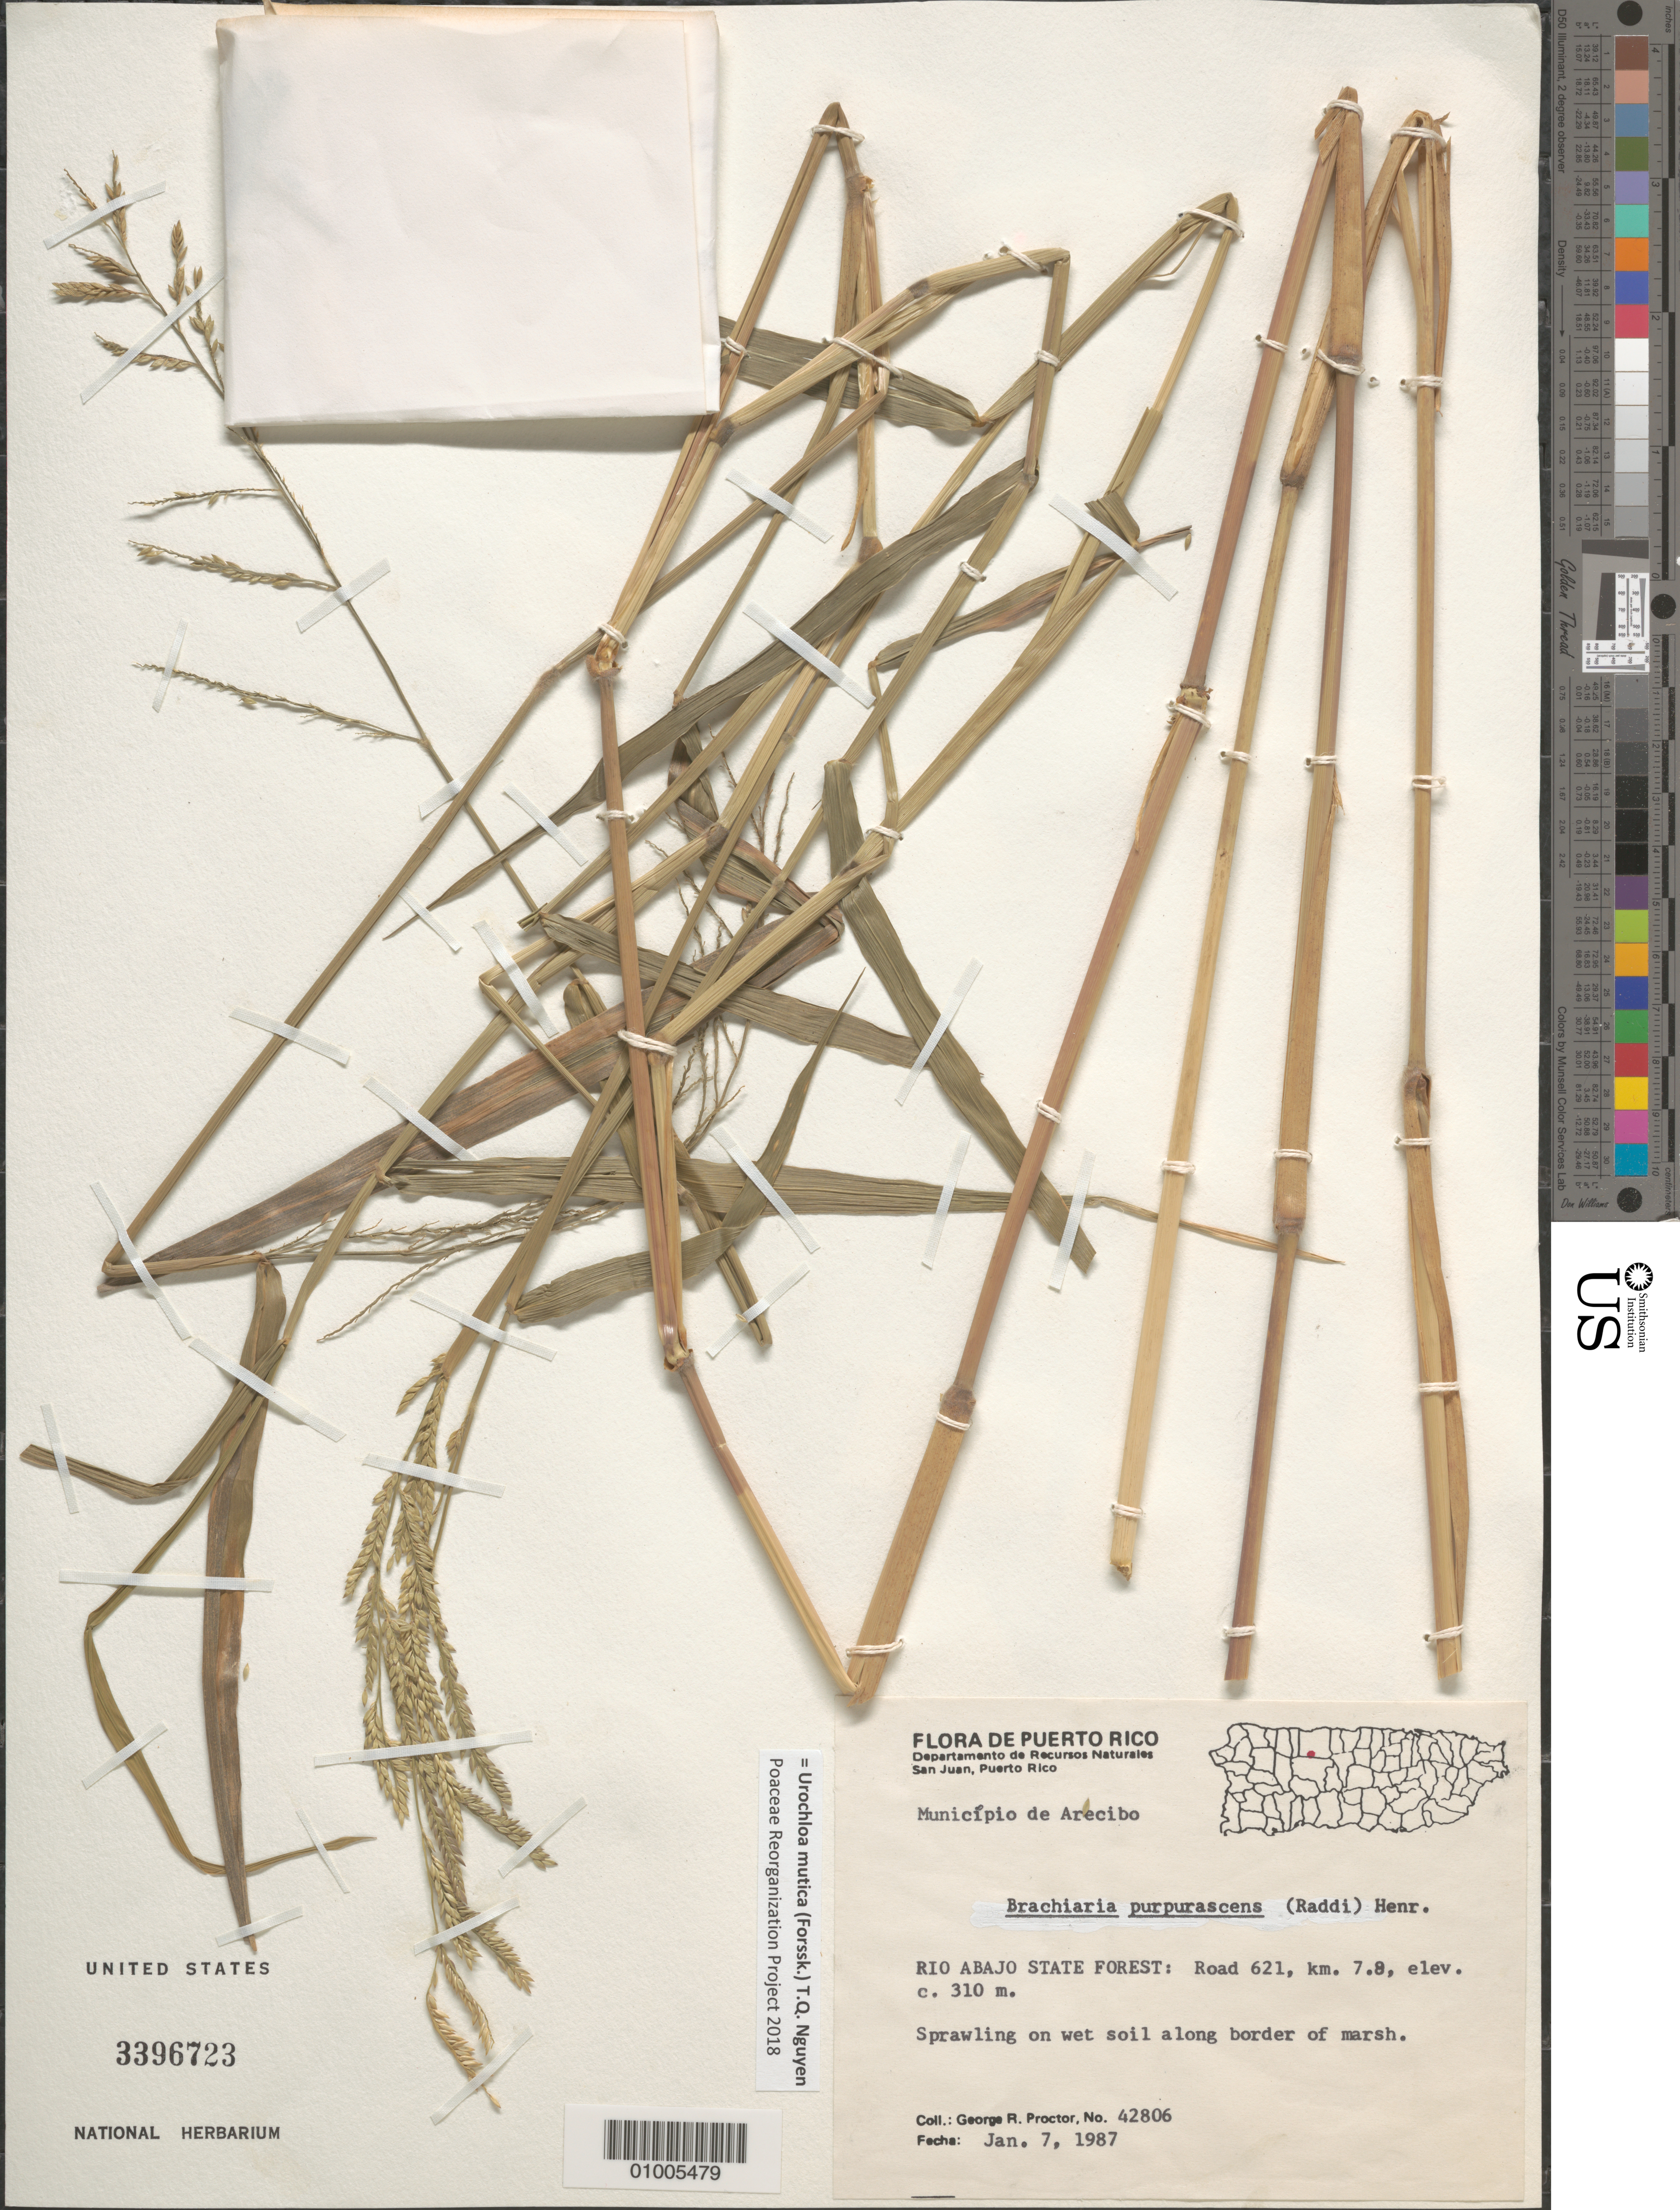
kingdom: Plantae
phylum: Tracheophyta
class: Liliopsida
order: Poales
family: Poaceae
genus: Brachiaria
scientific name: Brachiaria purpurascens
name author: (Raddi) Henr.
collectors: G. R. Proctor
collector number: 42806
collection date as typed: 07 Jan 1987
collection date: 1987-01-07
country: Puerto Rico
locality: Rio abajo State Forest: Road 621, km. 7.8. Sprawling on wet soil along border of marsh.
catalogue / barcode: US 3396723